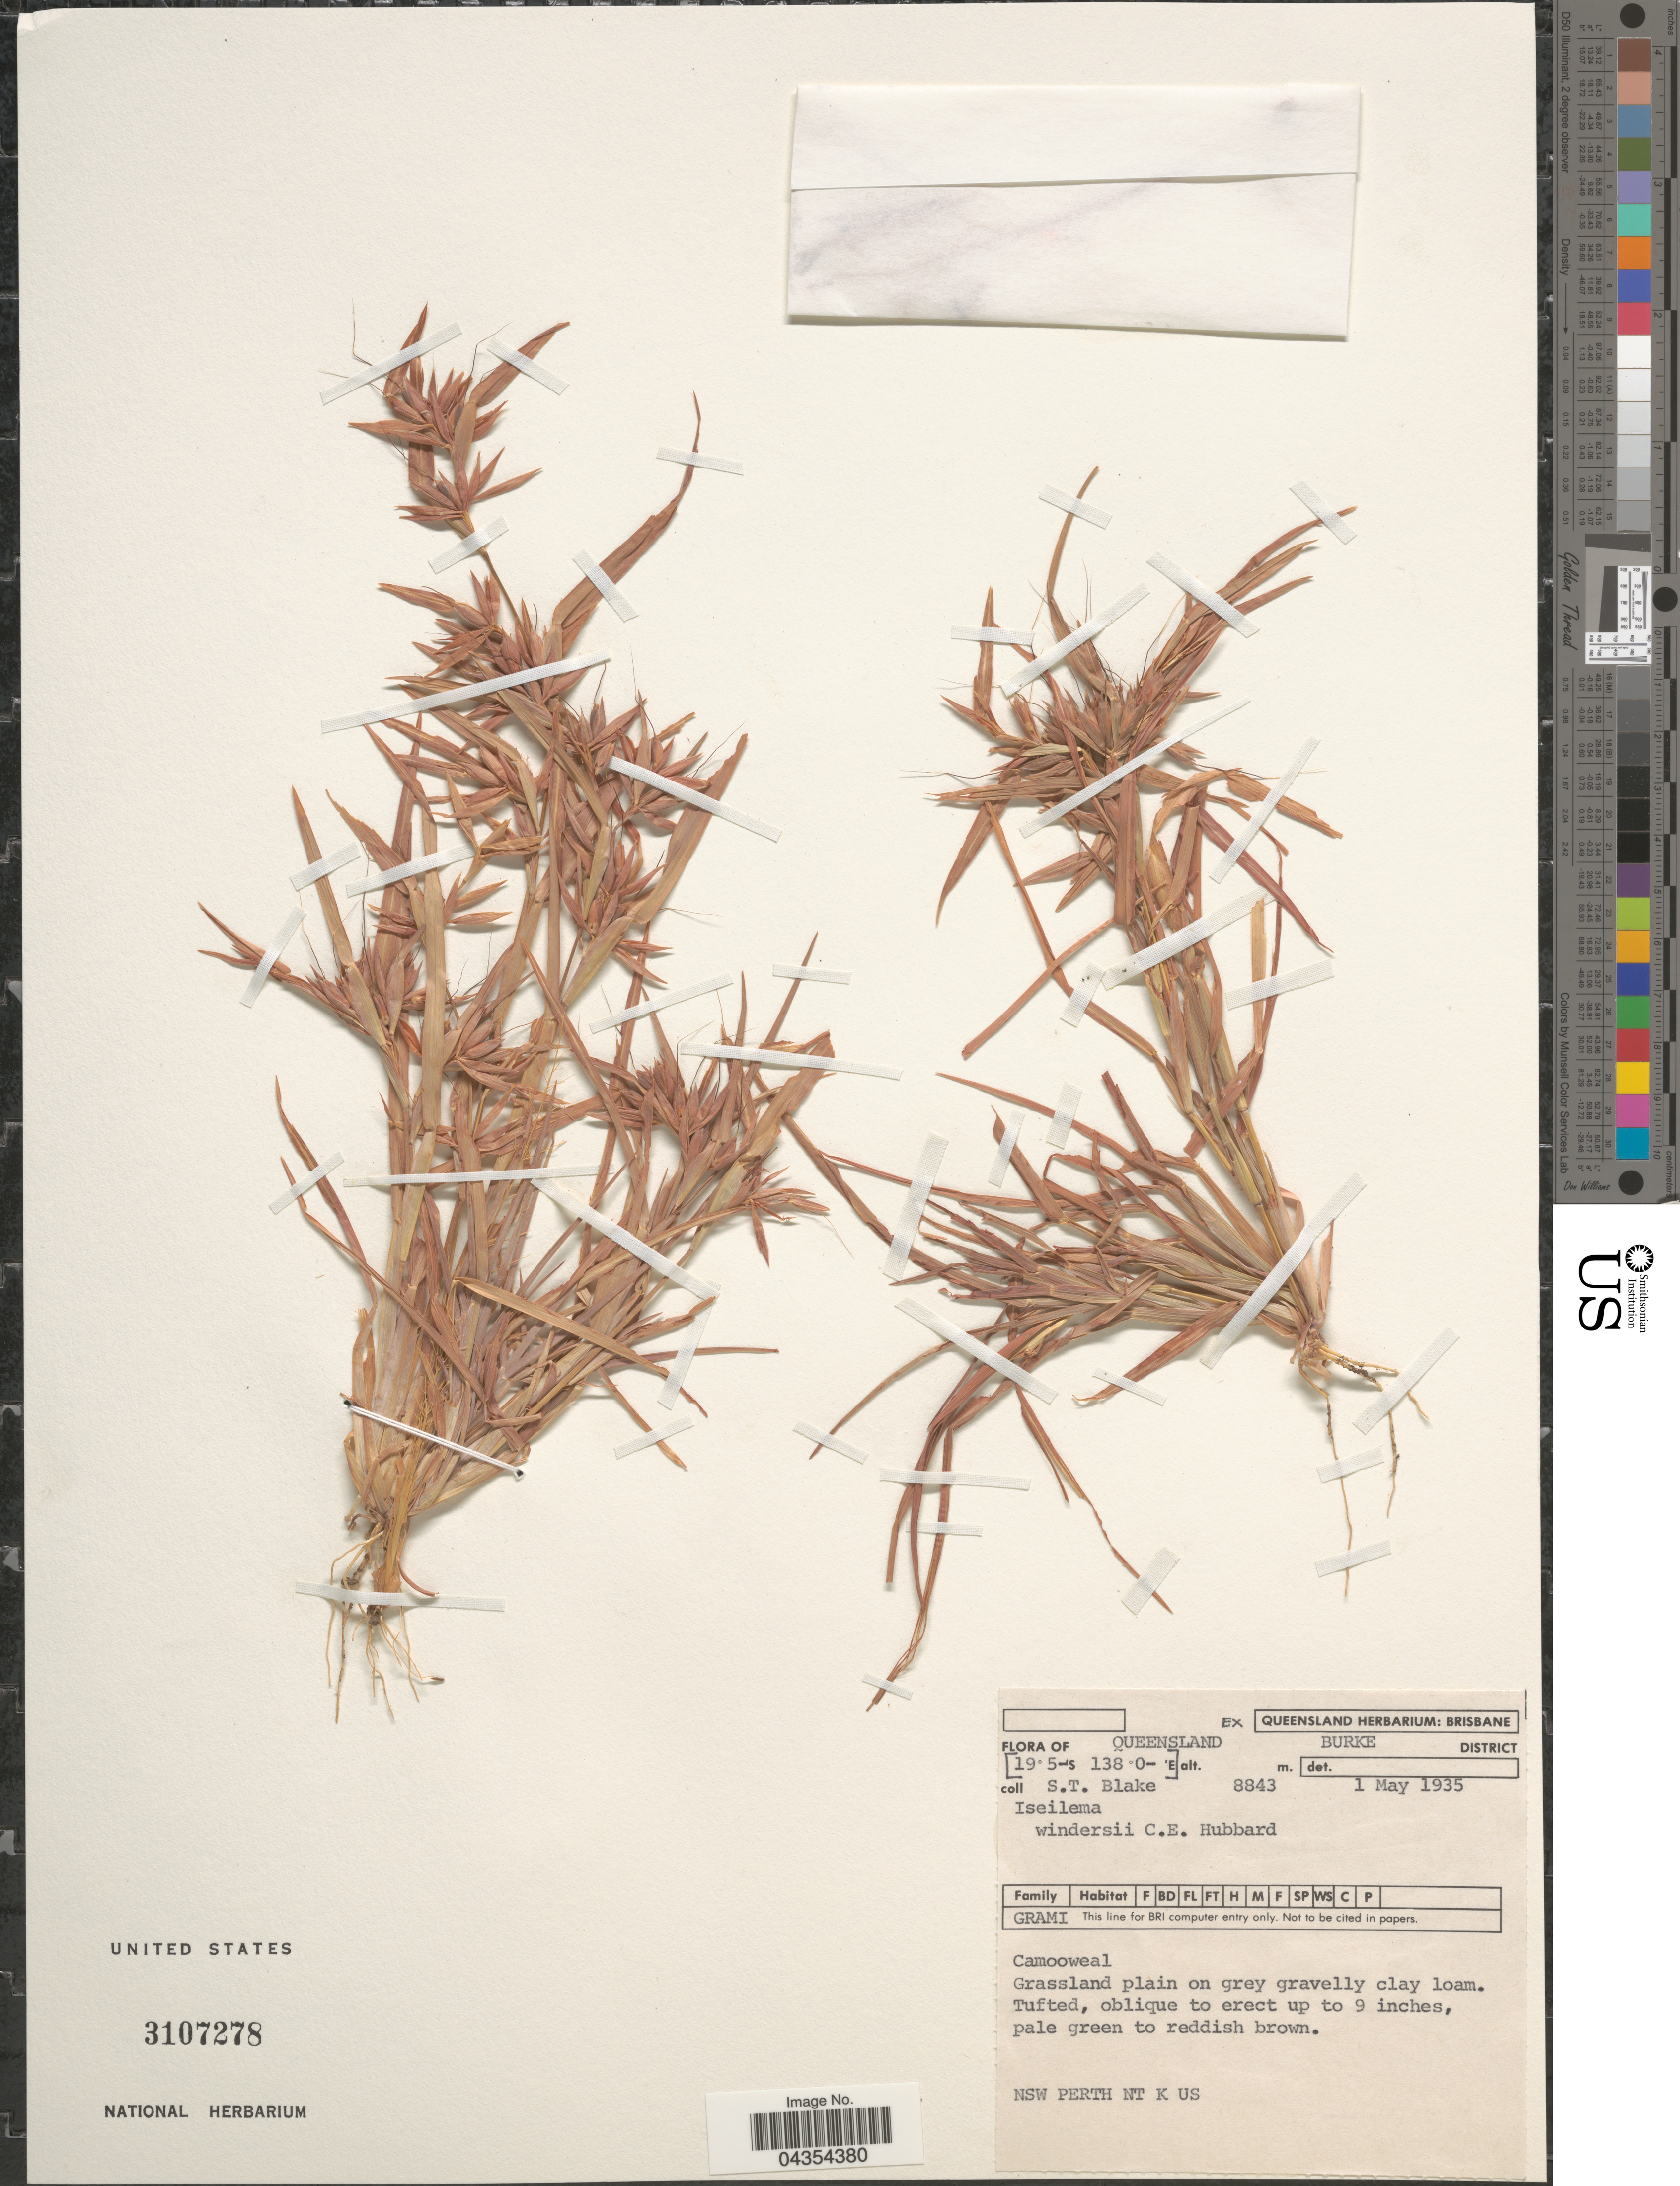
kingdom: Plantae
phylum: Tracheophyta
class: Liliopsida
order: Poales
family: Poaceae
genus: Iseilema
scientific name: Iseilema windersii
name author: C.E. Hubb.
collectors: S. T. Blake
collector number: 8843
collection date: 1935-05-01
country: Australia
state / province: Queensland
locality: Burke District. Camooweal.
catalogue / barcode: US 3107278